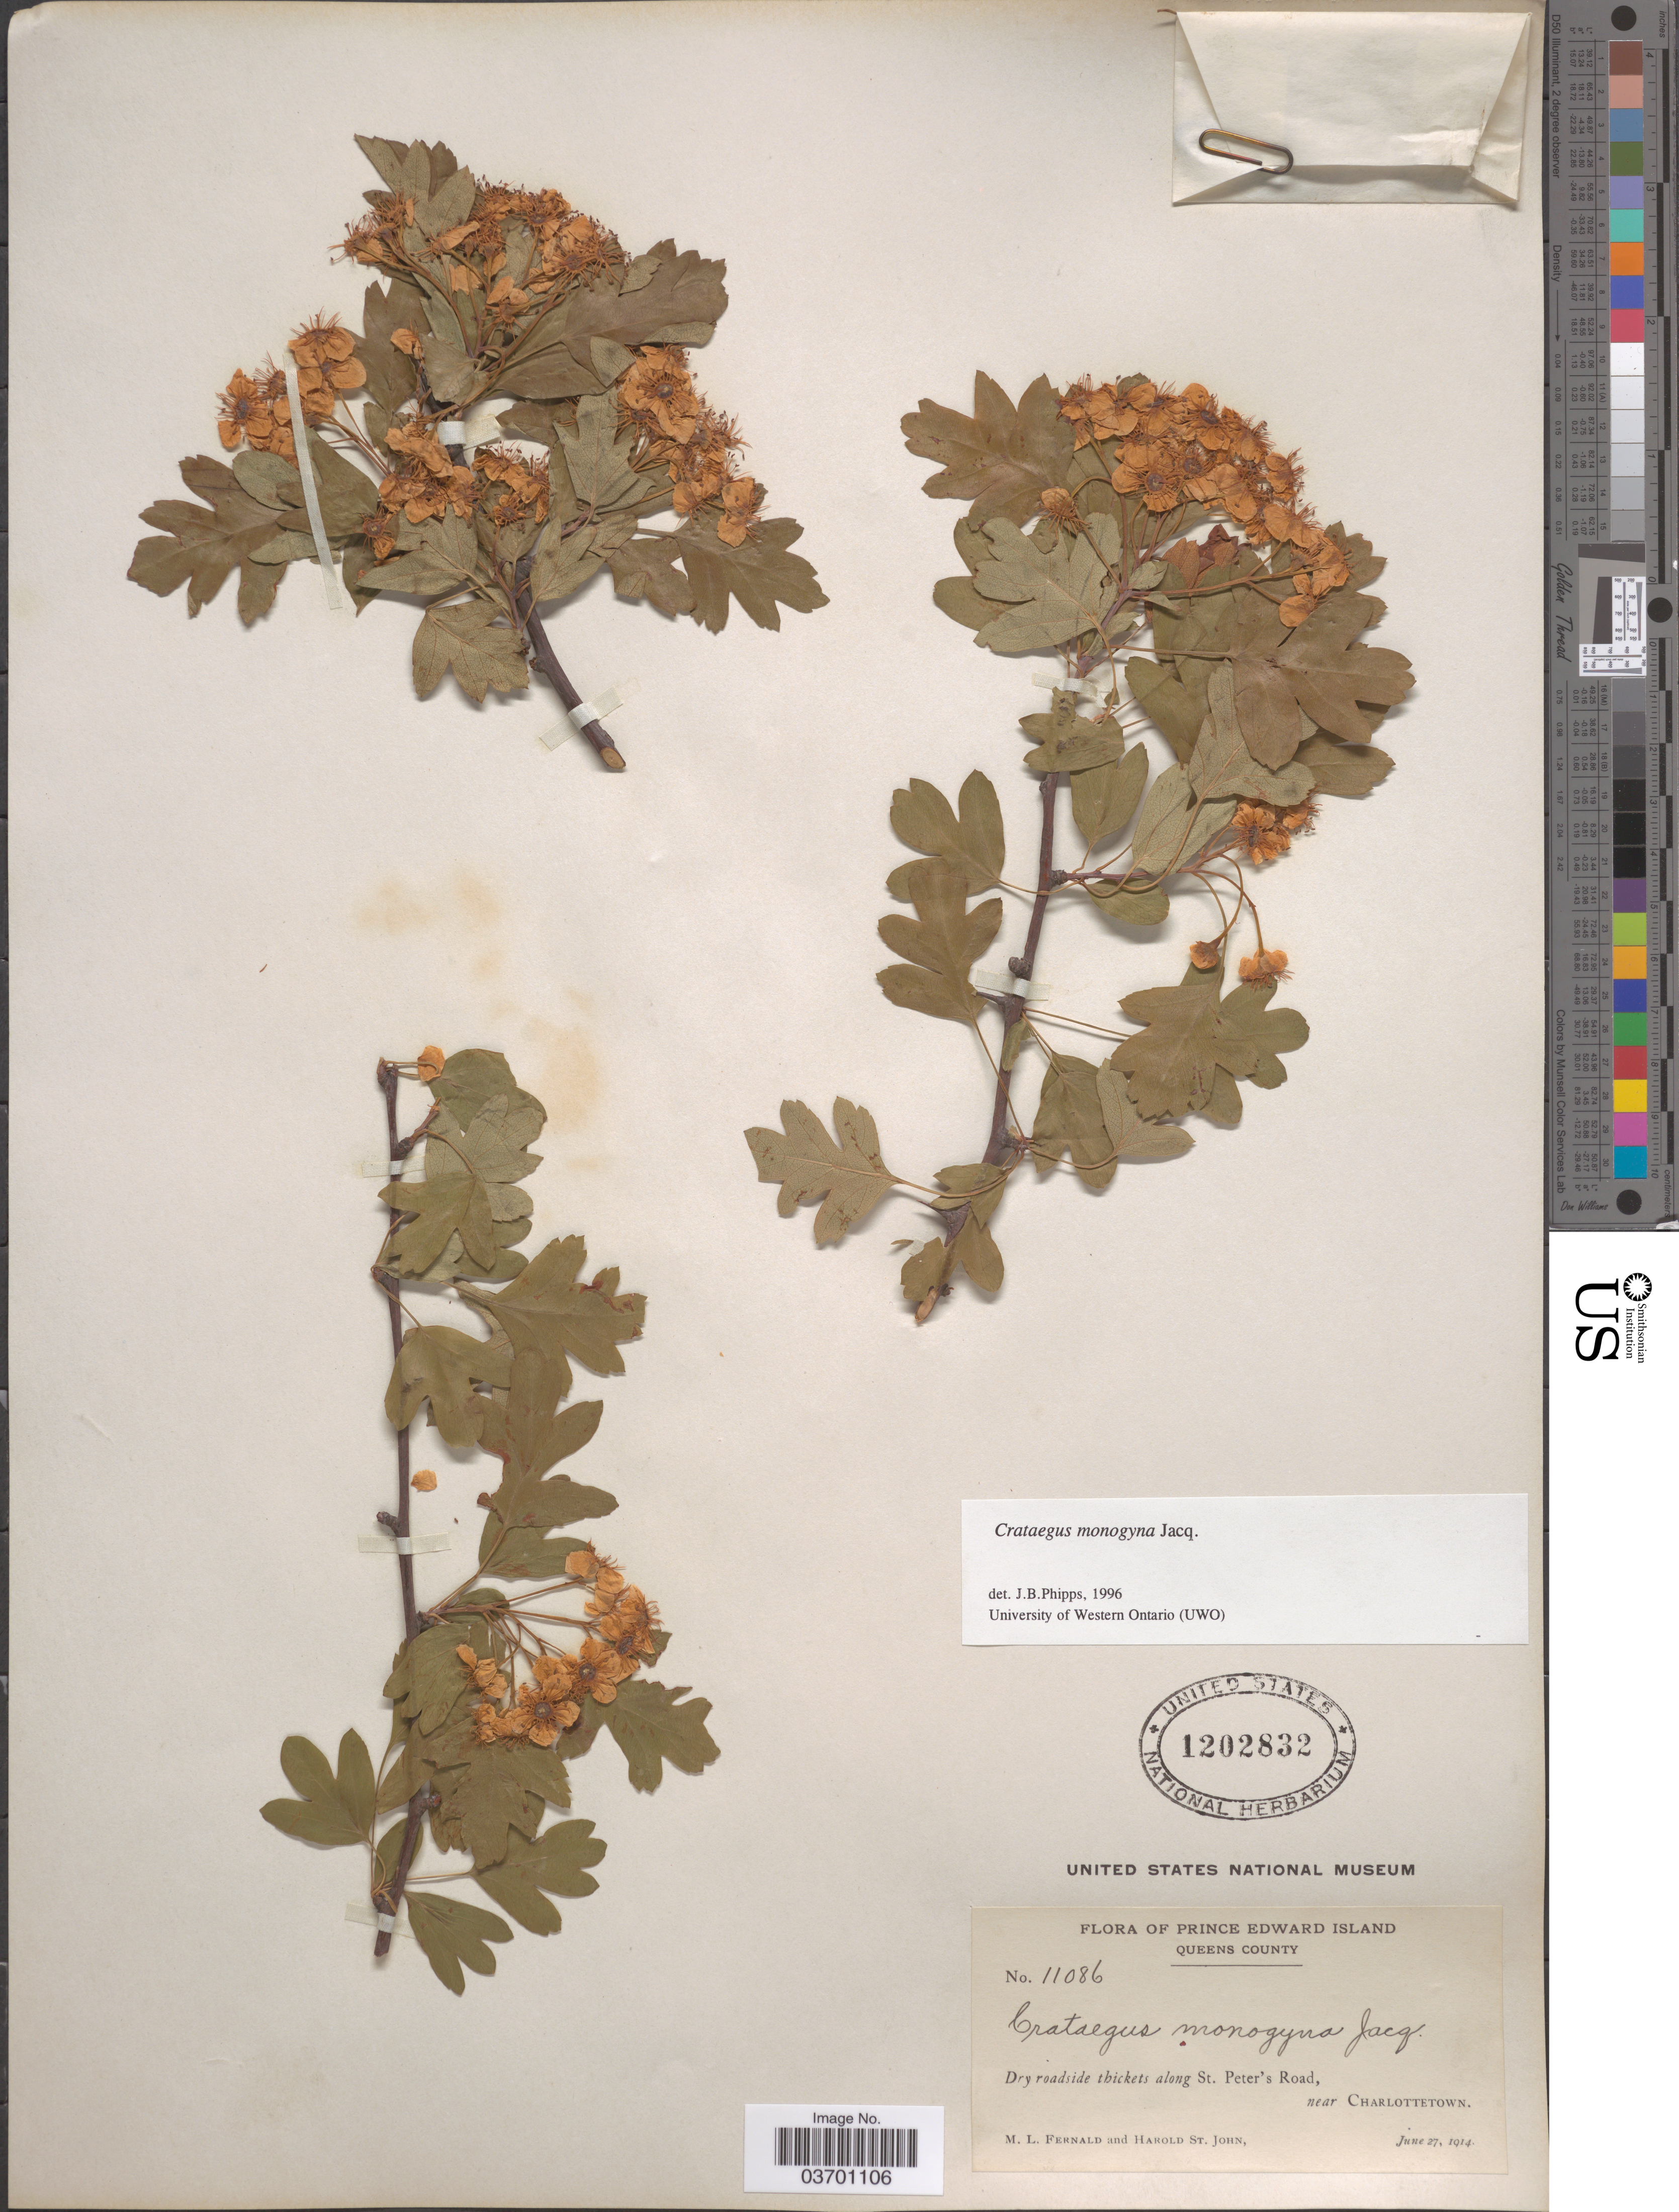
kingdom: Plantae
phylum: Tracheophyta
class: Magnoliopsida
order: Rosales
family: Rosaceae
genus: Crataegus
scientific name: Crataegus monogyna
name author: Lindin.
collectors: M. L. Fernald & H. St. John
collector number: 11086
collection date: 1914-06-27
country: Canada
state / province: Prince Edward Island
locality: Queens County. Along St. Peter's Road, near Charlottetown.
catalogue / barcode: US 1202832